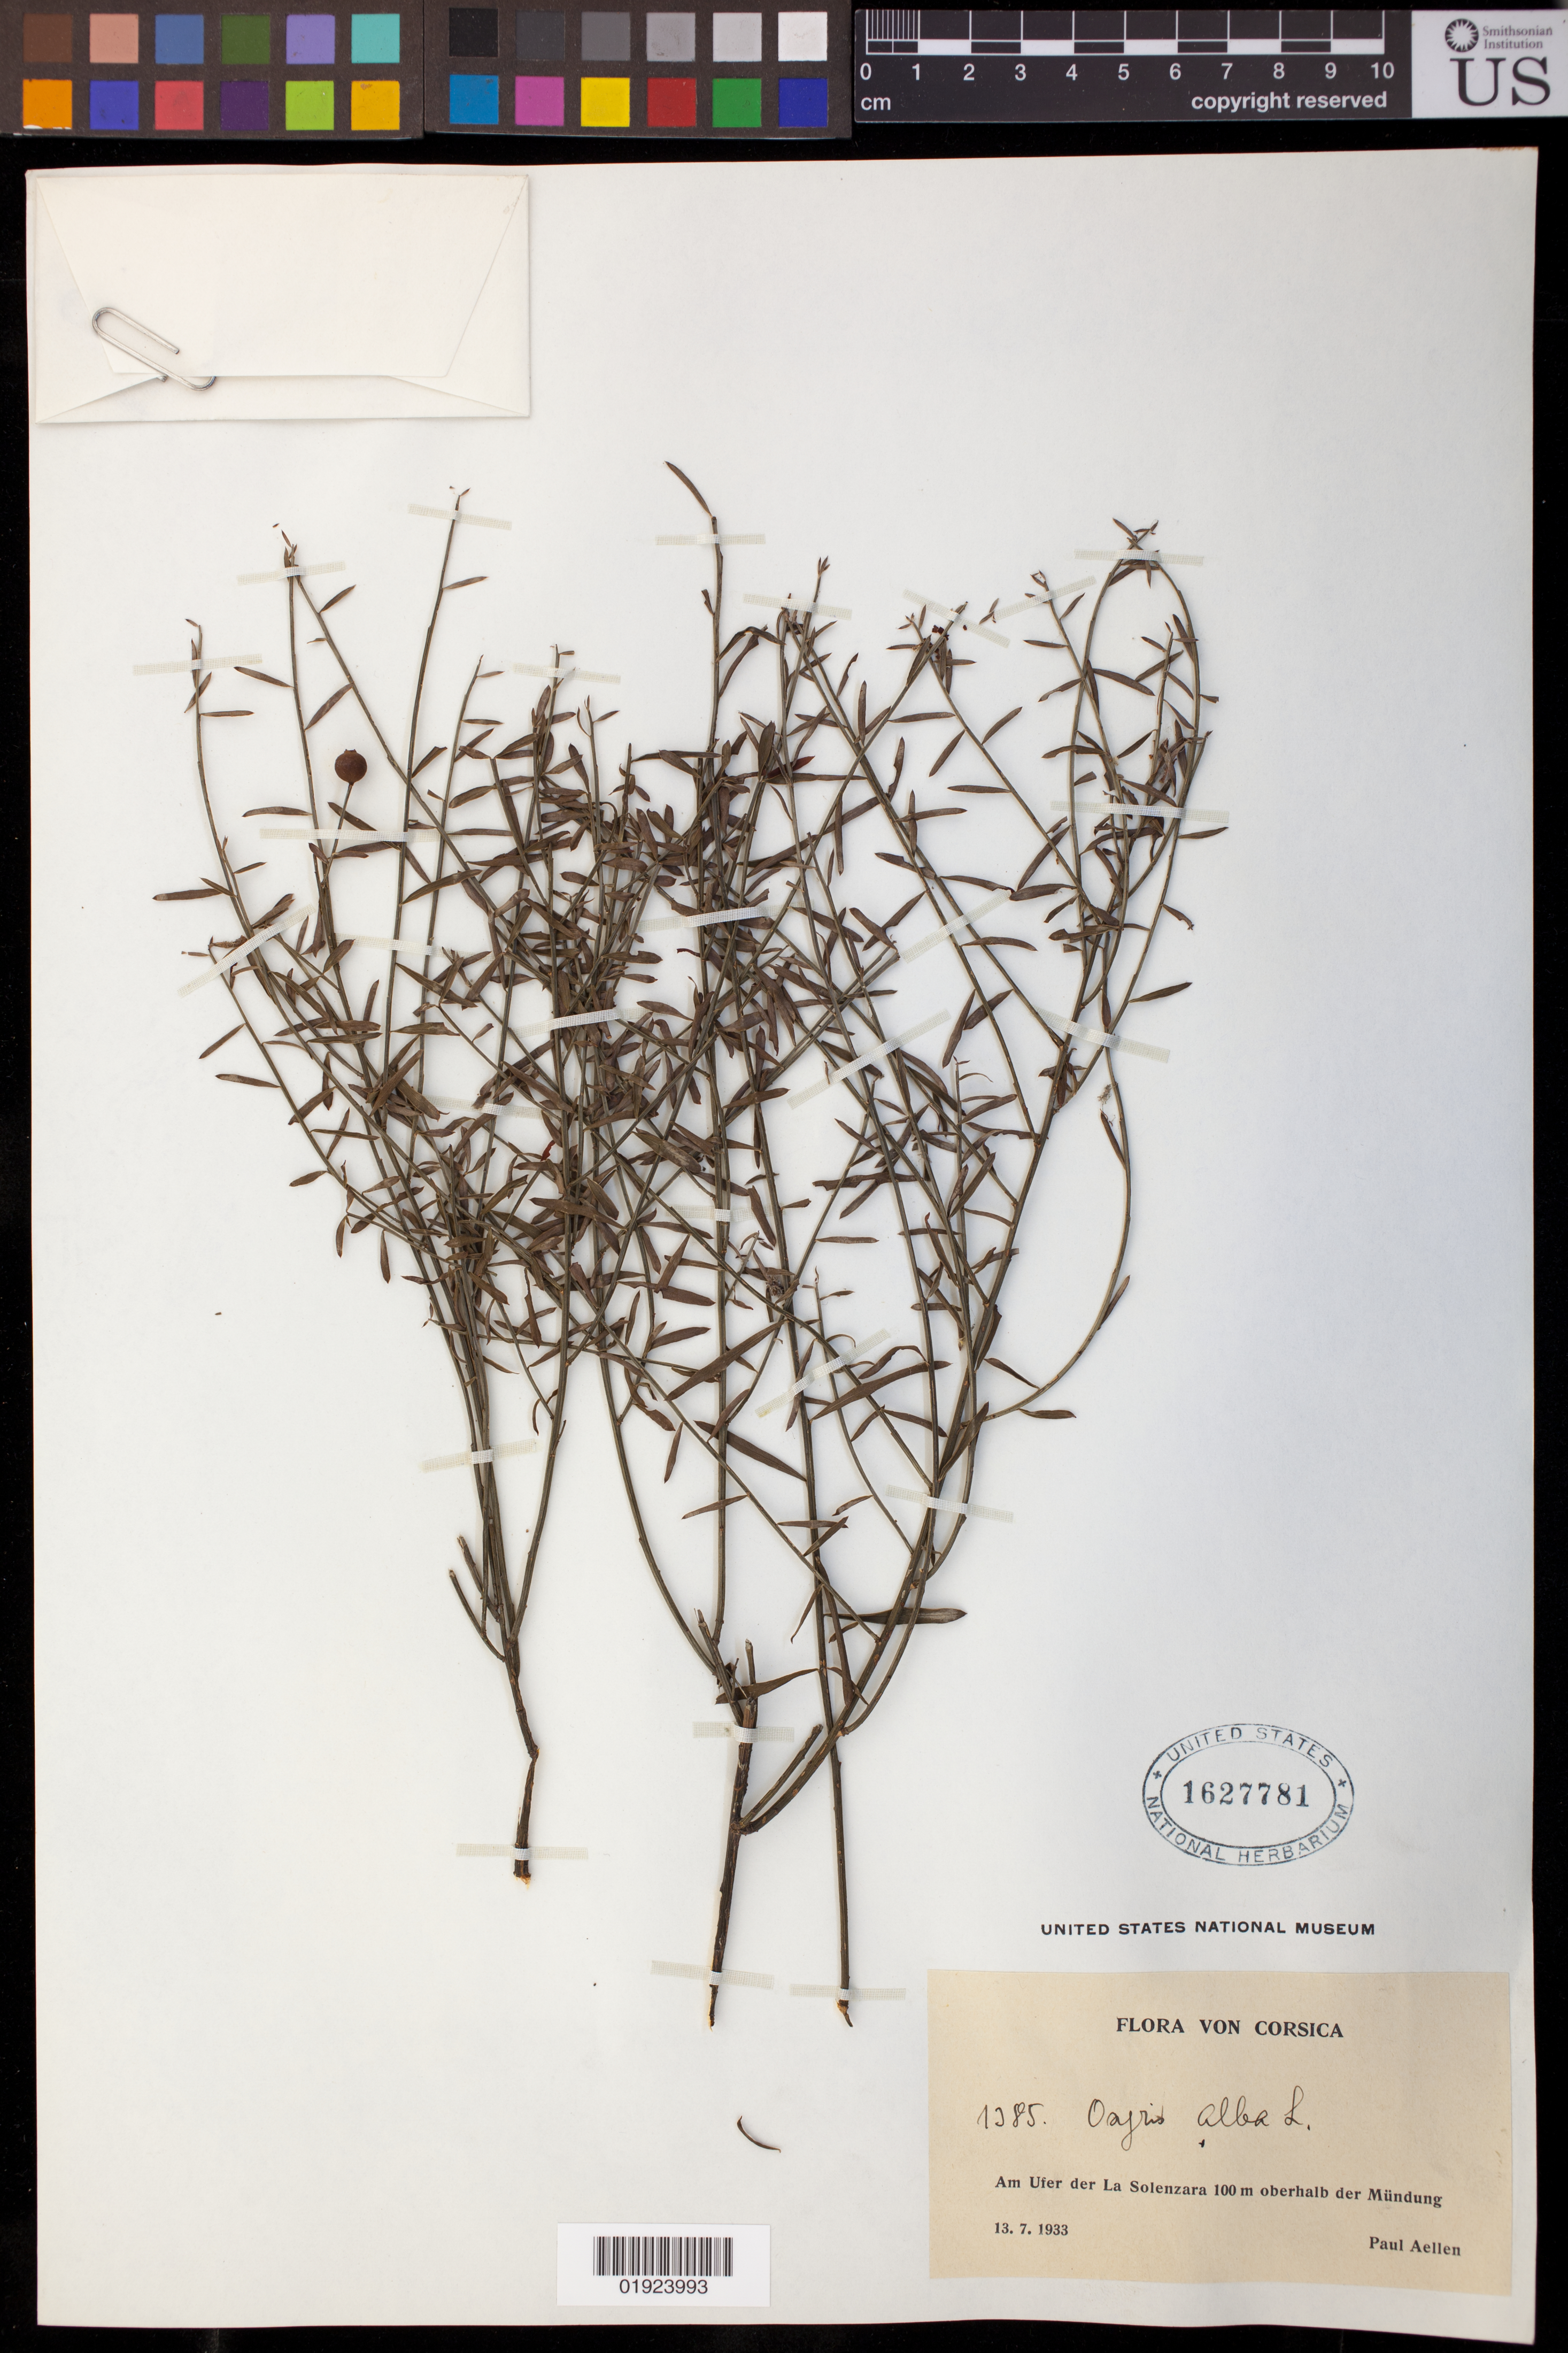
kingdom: Plantae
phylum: Tracheophyta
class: Magnoliopsida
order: Santalales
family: Santalaceae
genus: Osyris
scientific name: Osyris alba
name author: L.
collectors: P. Aellen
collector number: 1385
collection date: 1933-07-13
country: France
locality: Sari-Solenzara, on the shore of the Solenzara 100 m above the opening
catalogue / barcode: US 1627781